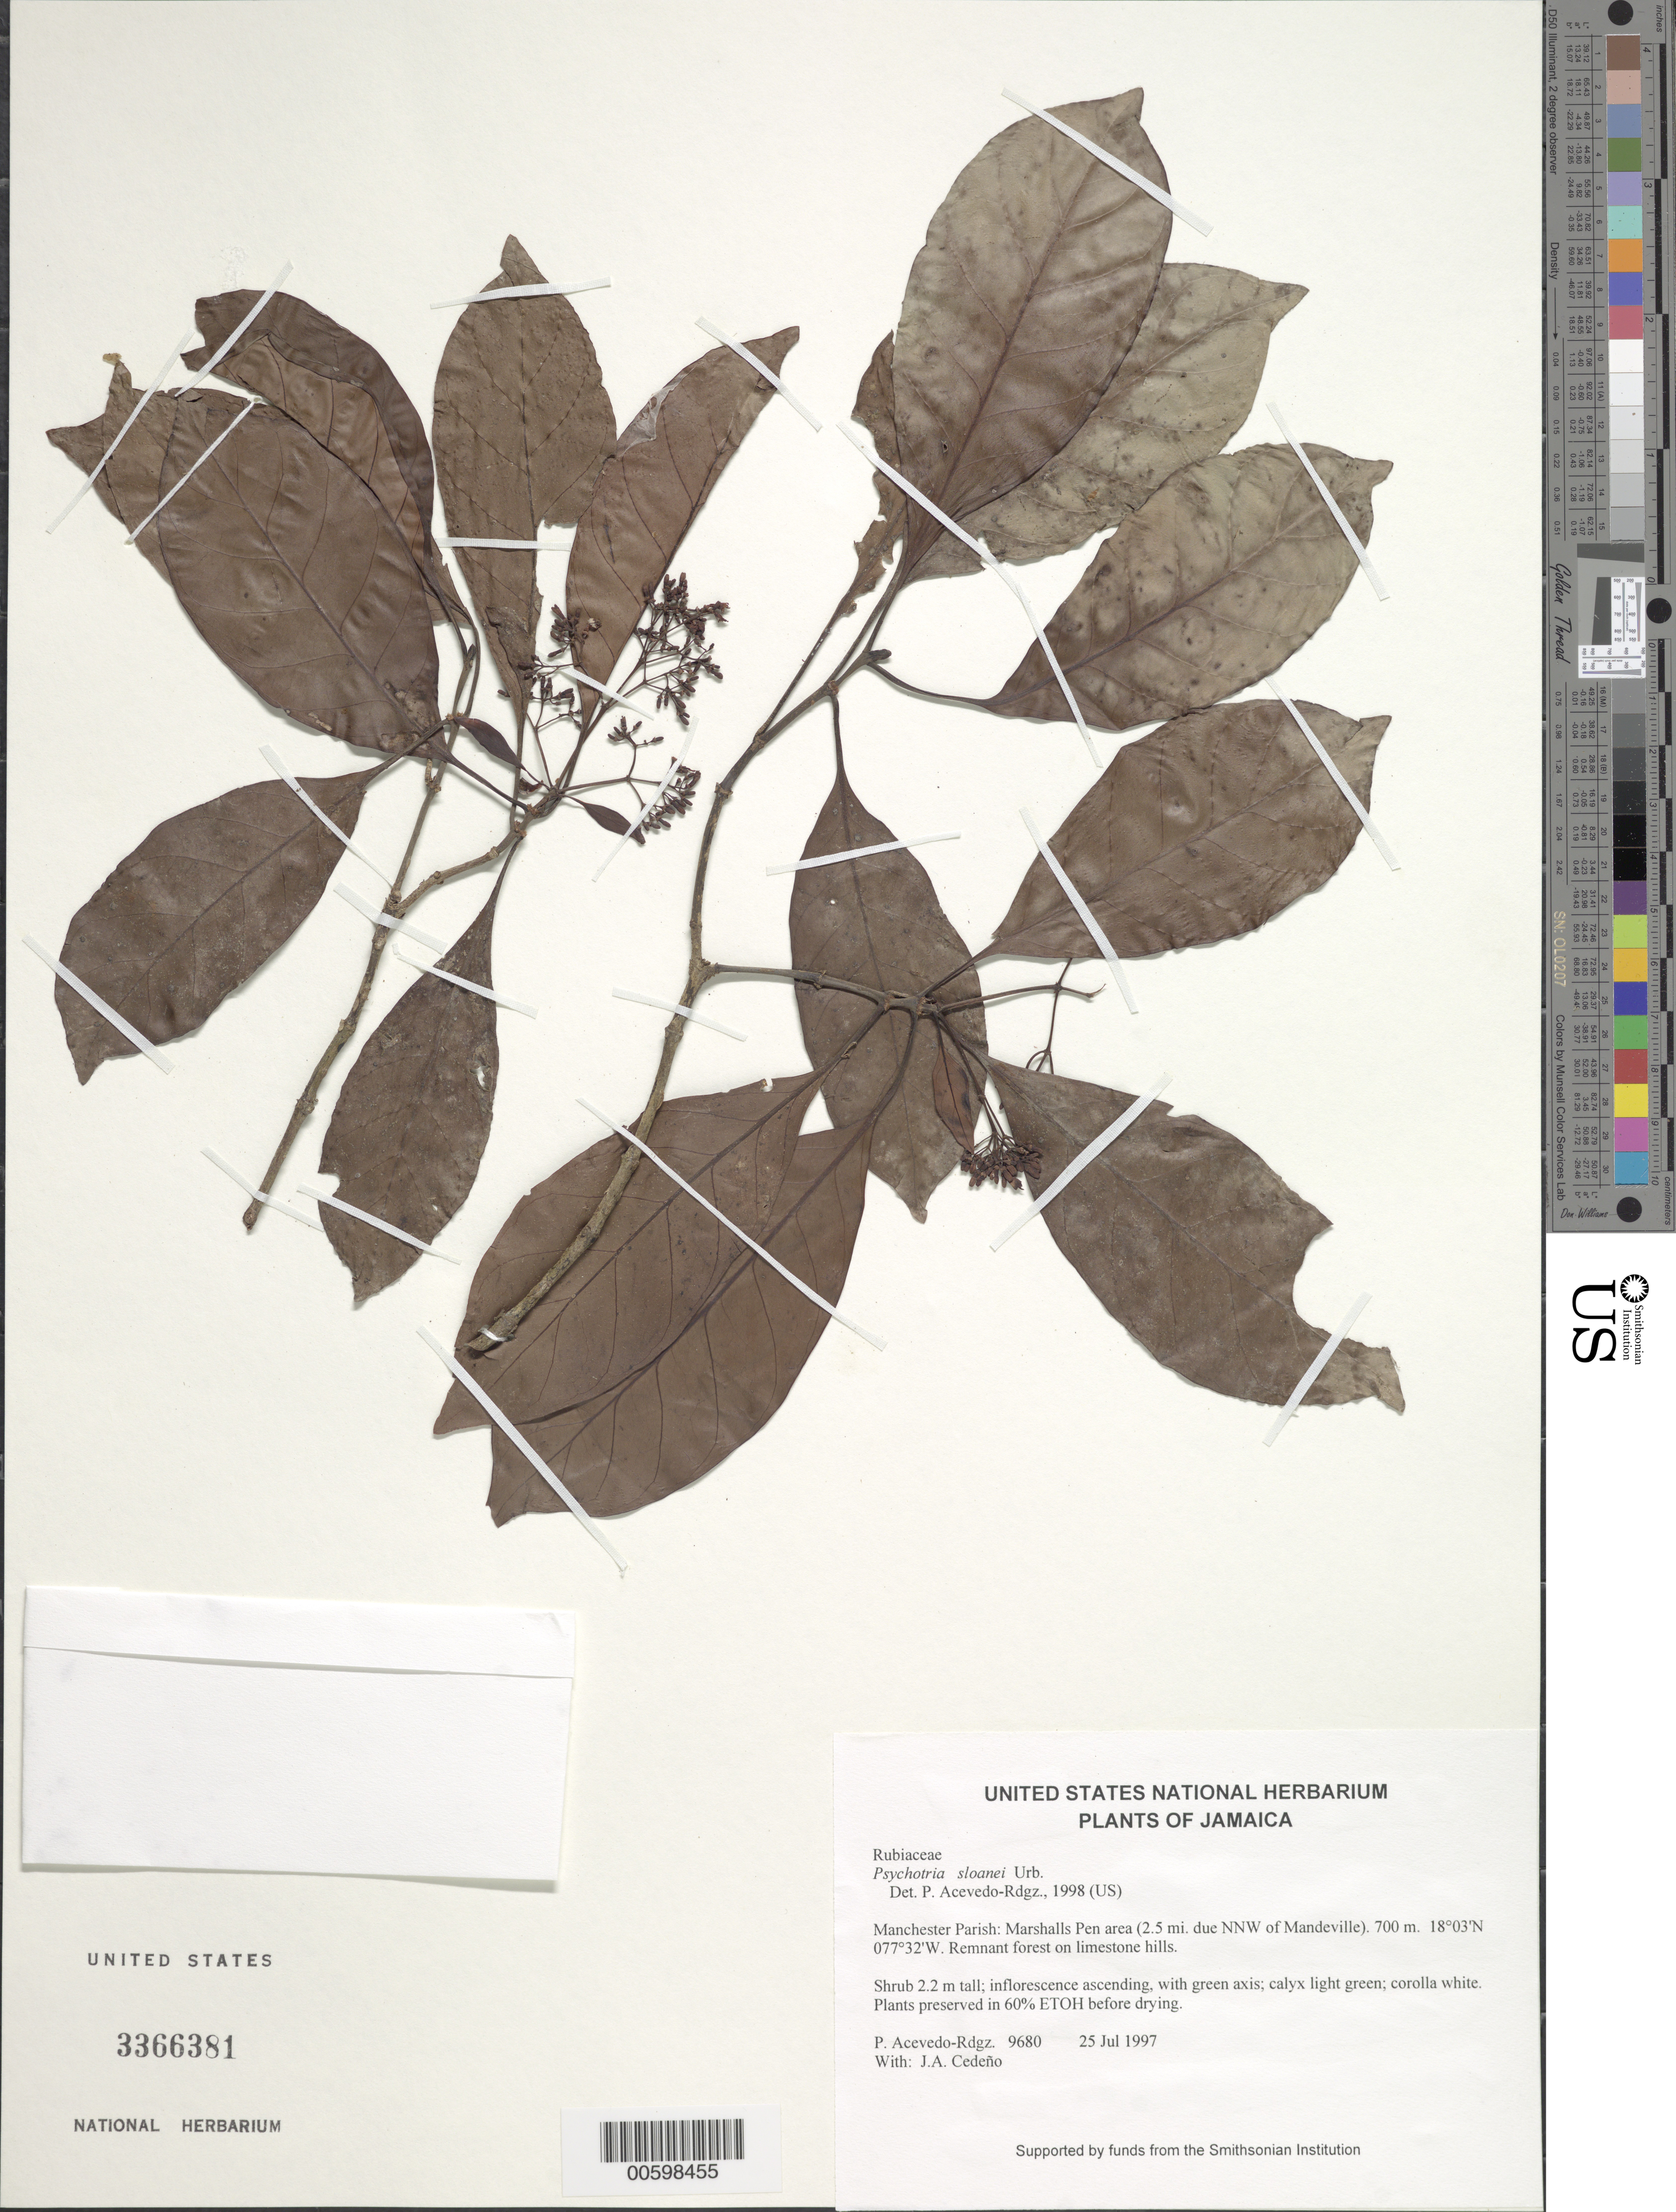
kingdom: Plantae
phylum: Tracheophyta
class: Magnoliopsida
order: Gentianales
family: Rubiaceae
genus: Psychotria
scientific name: Psychotria sloanei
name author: Urb.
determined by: Acevedo-Rodríguez, P., (BOT), Smithsonian Institution - National Museum of Natural History (UNITED STATES)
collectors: P. Acevedo-Rodr. & J. A. Cedeño M.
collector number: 9680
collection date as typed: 25 Jul 1997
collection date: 1997-07-25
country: Jamaica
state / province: Manchester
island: Jamaica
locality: Manchester Parish: Marshalls Pen area (2.5 mi. due NNW of Mandeville).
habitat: Remnant forest on limestone hills.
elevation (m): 700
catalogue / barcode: US 3366381